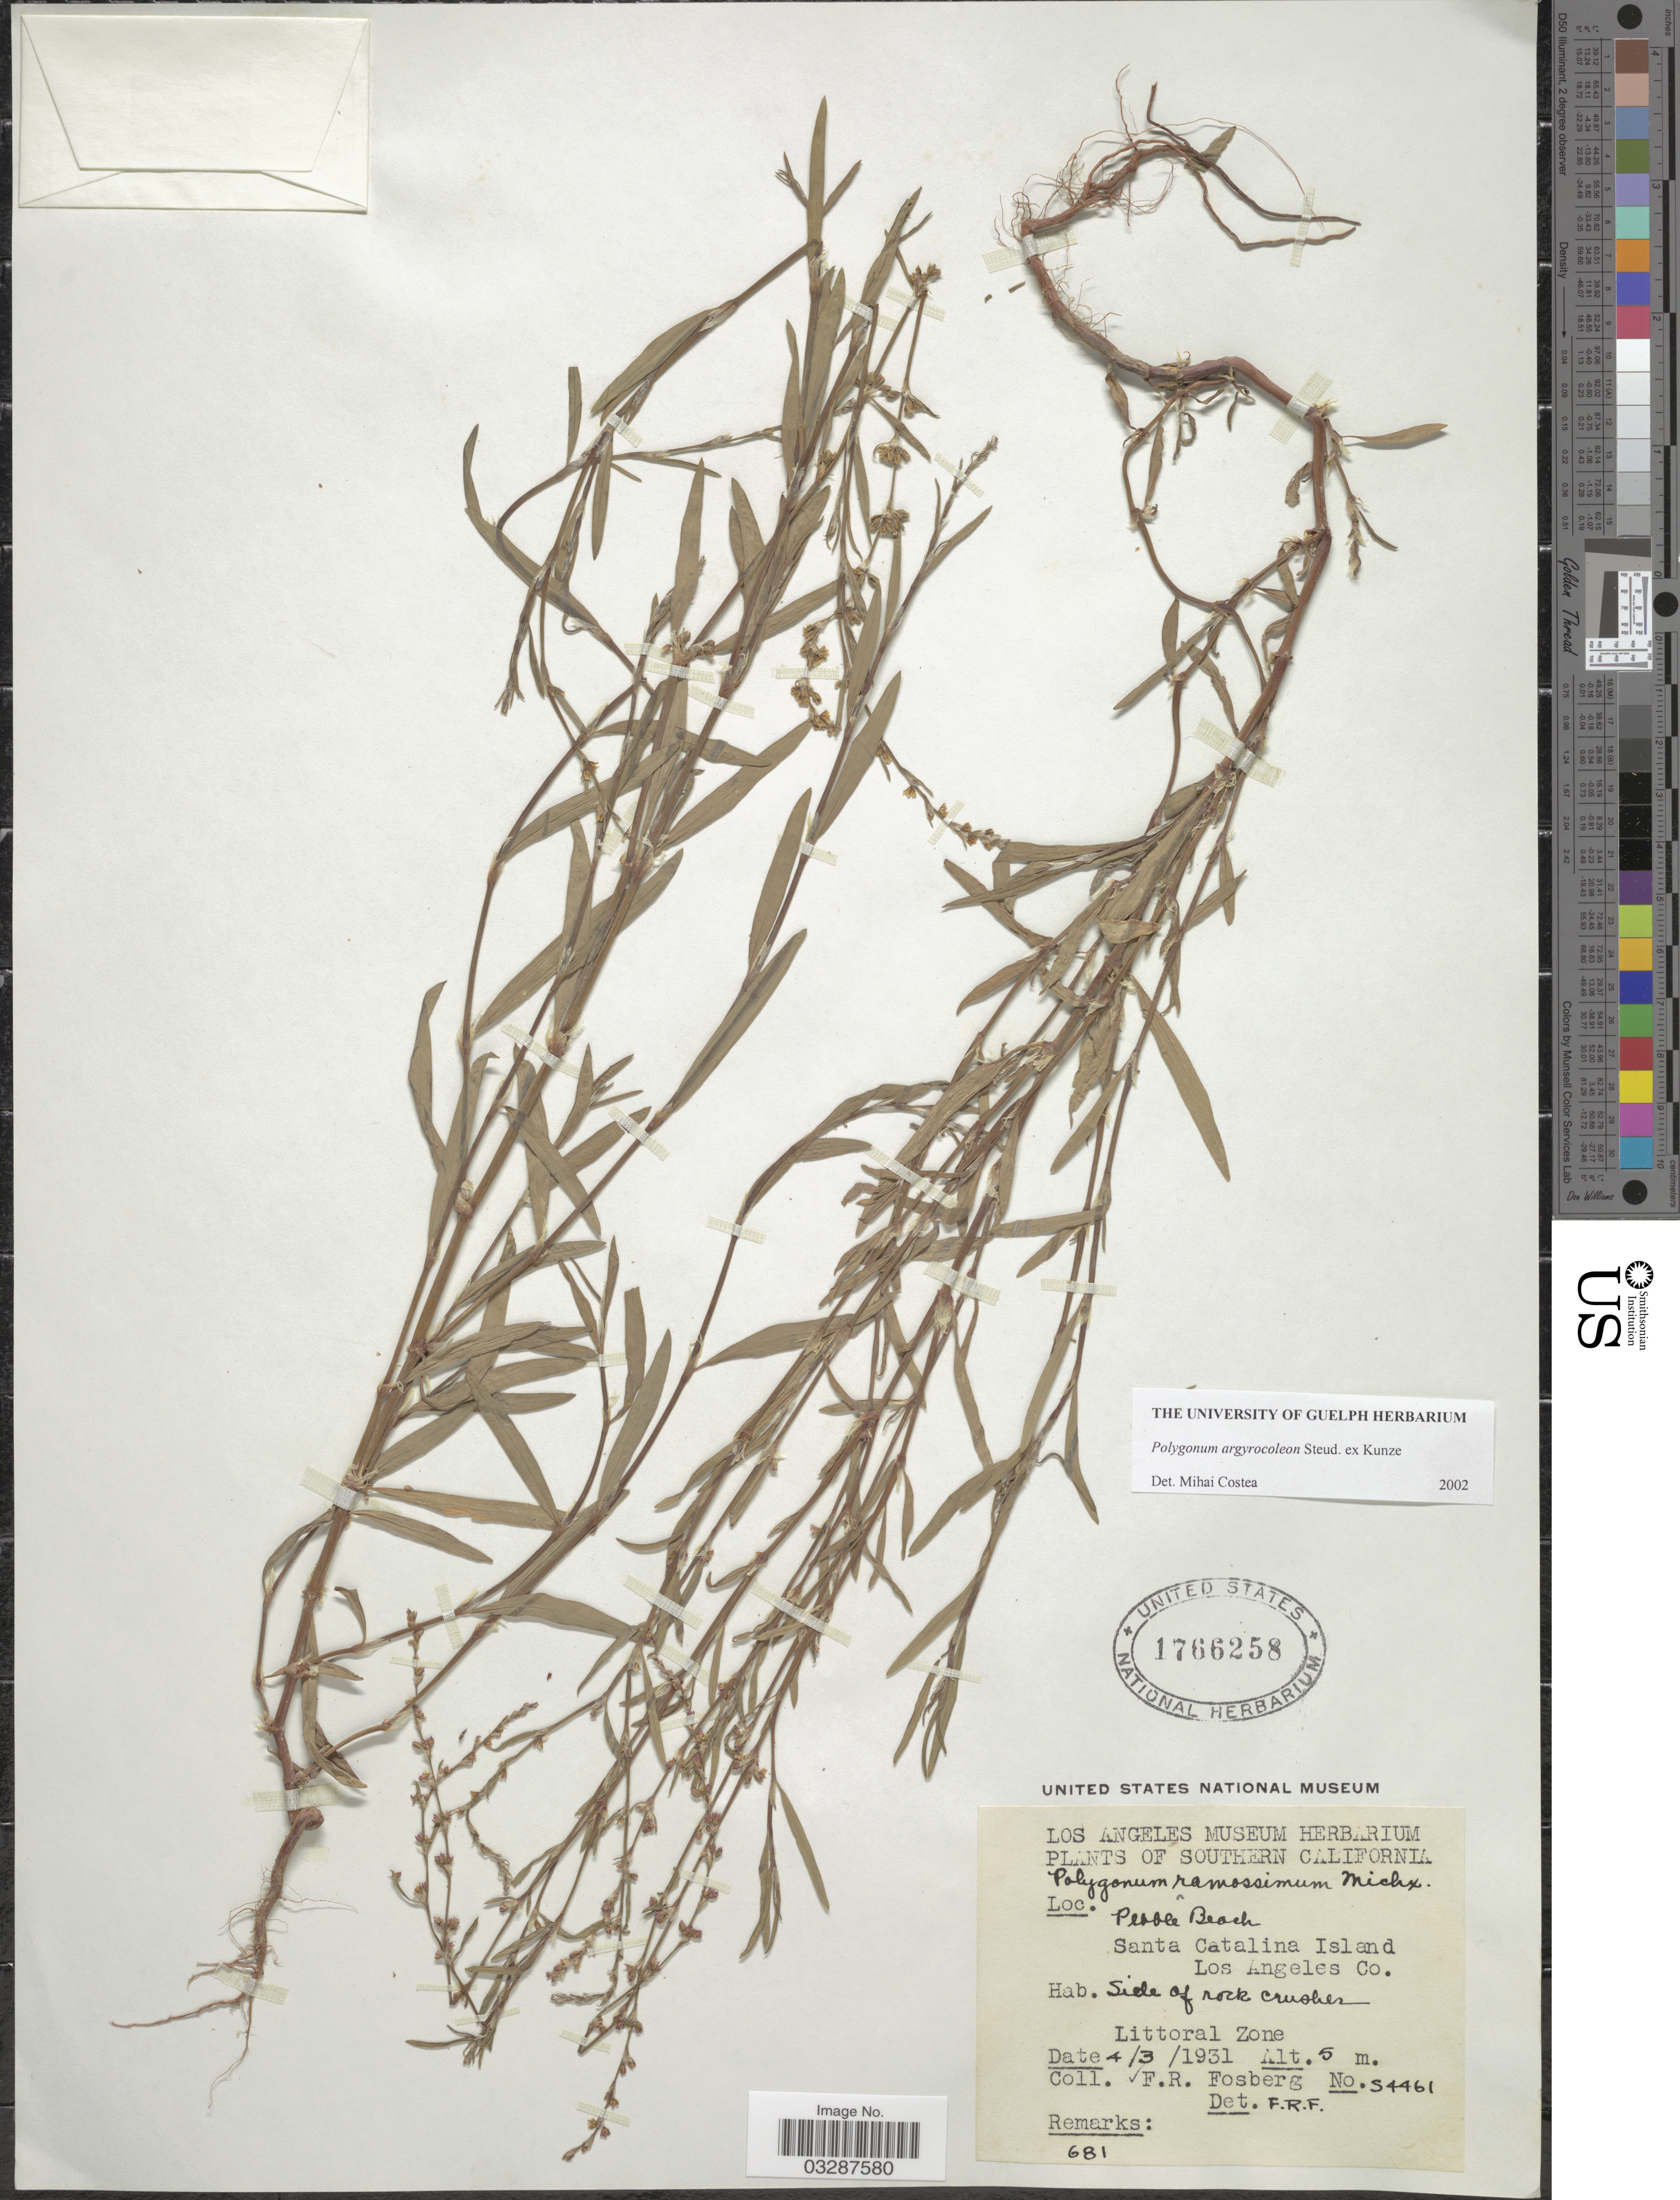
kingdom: Plantae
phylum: Tracheophyta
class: Magnoliopsida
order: Caryophyllales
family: Polygonaceae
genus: Polygonum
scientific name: Polygonum argyrocoleon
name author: Steud. ex Kunze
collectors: F. R. Fosberg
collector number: S4461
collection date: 1931-04-03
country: United States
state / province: California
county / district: Los Angeles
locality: Southern California. Pebble Beach. Santa Catalina Island. Los Angeles Co. Littoral Zone.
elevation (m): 5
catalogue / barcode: US 1766258